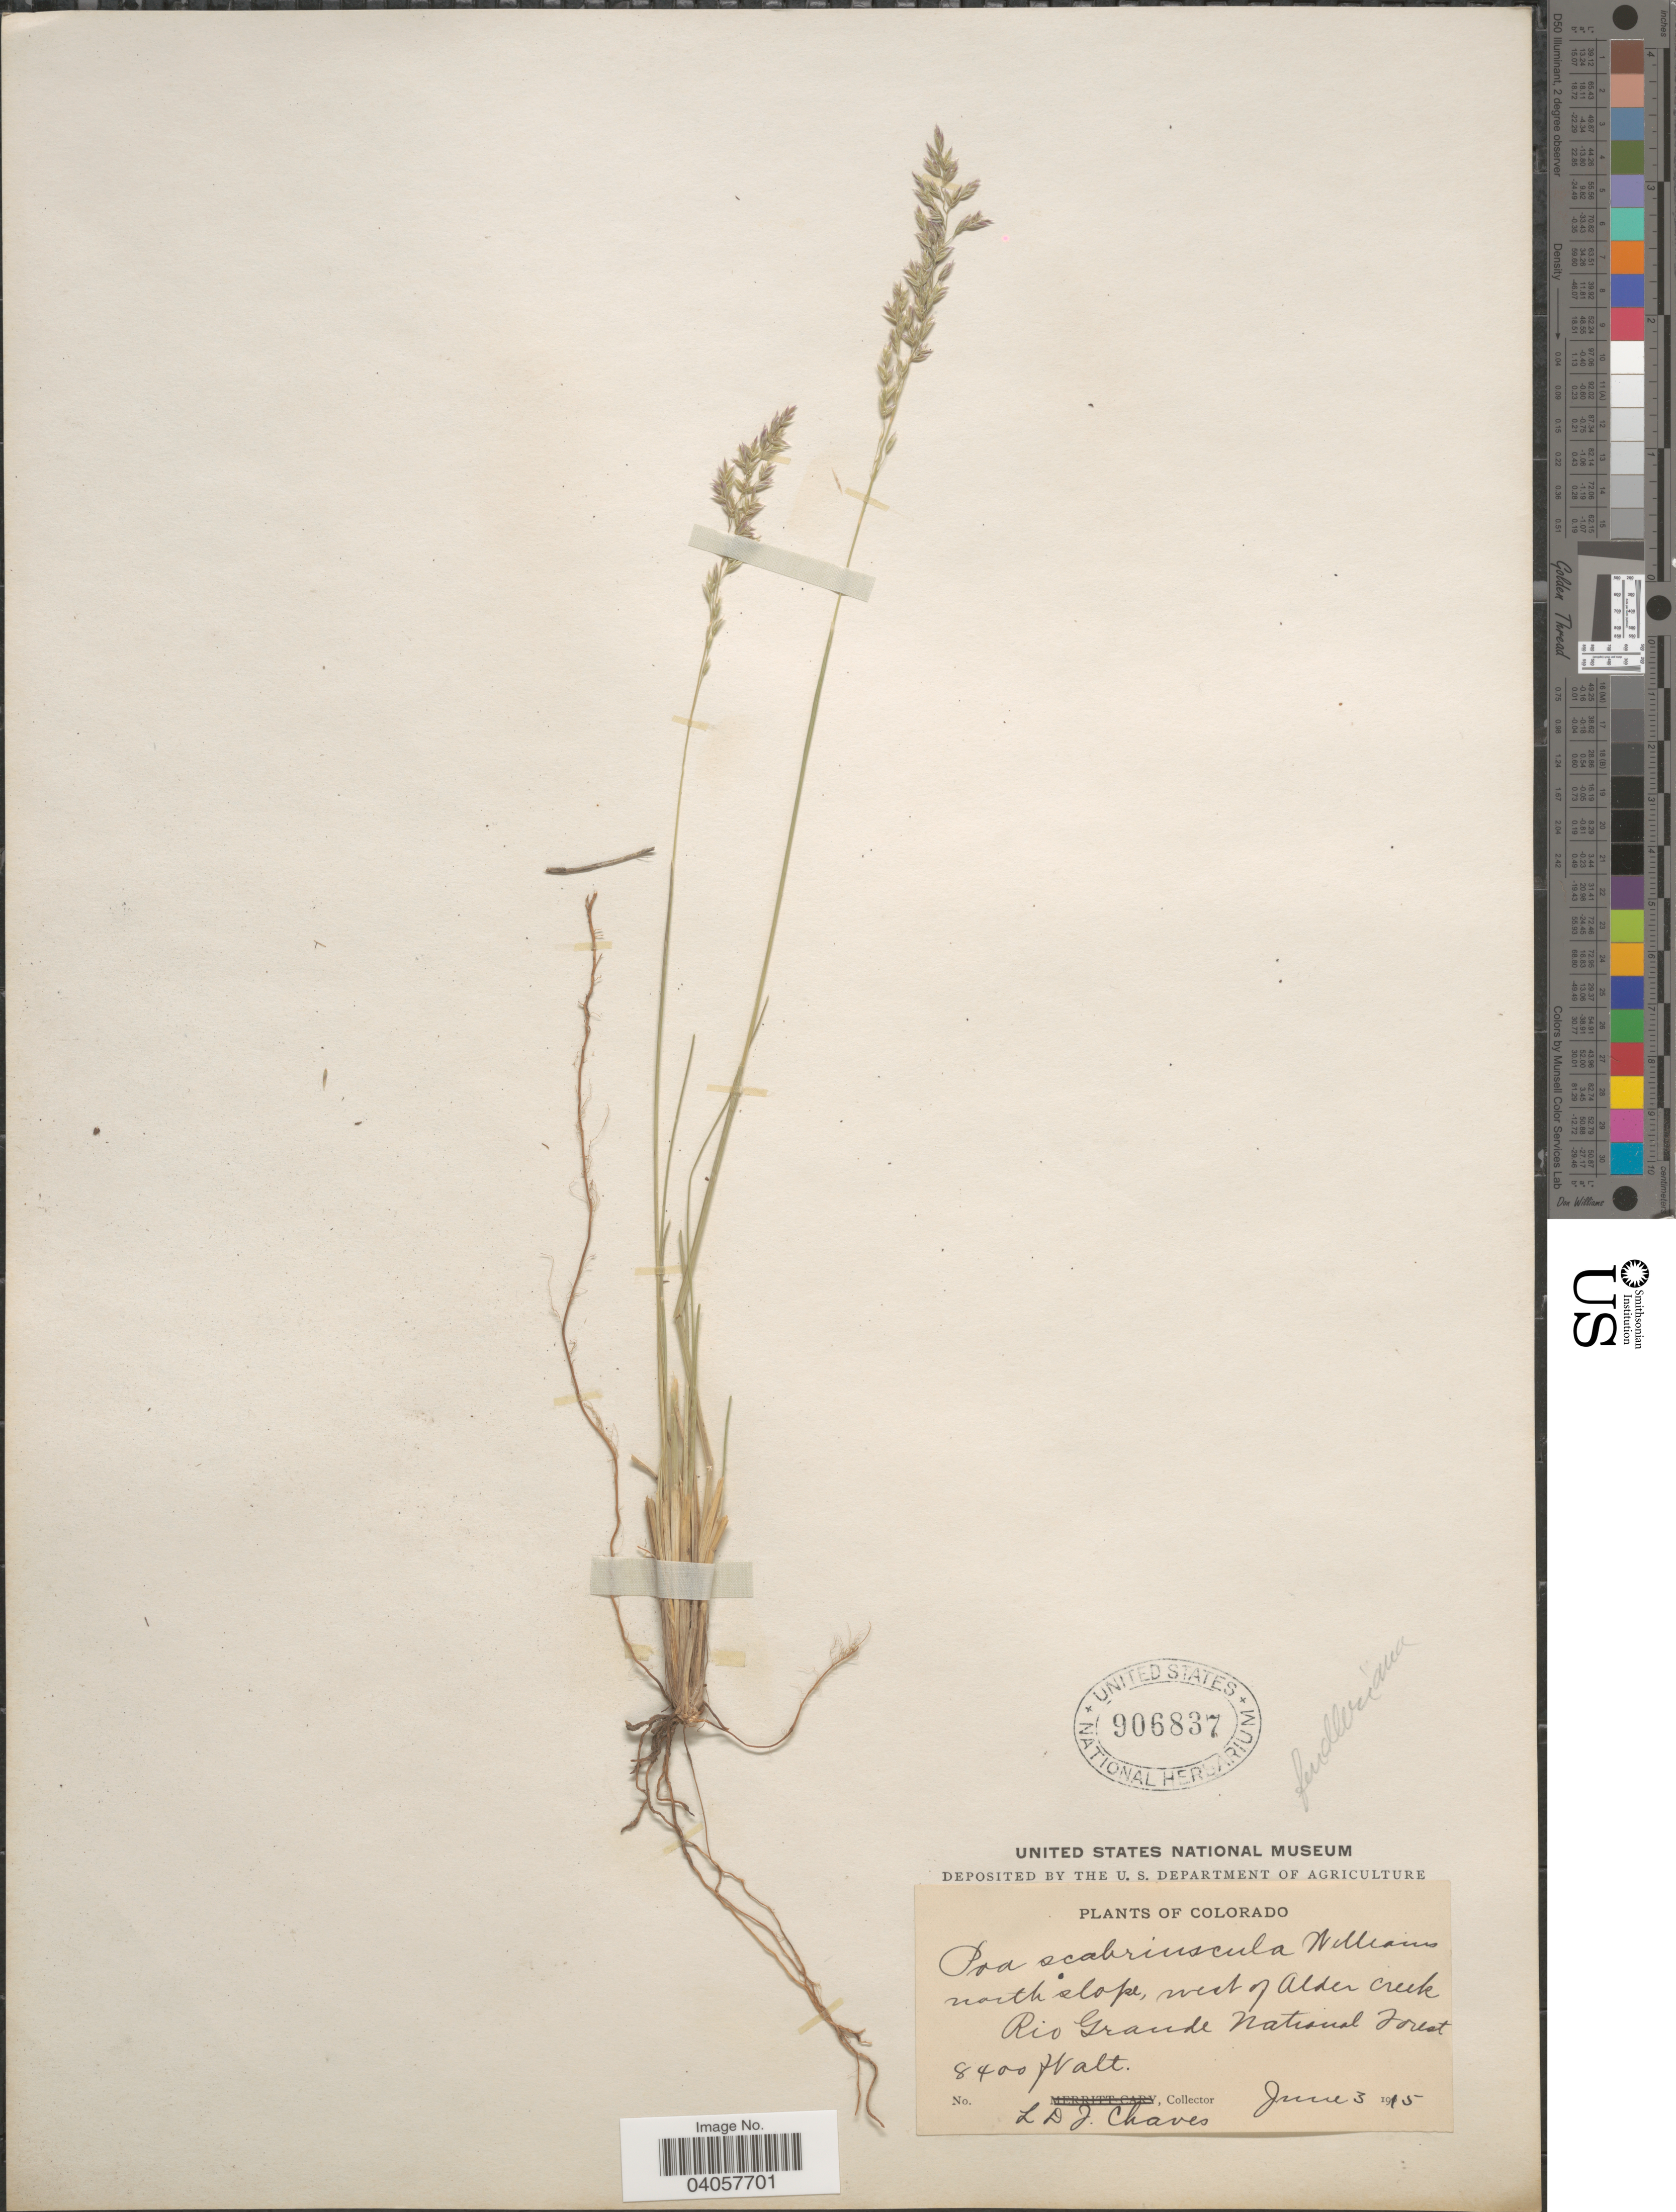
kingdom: Plantae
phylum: Tracheophyta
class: Liliopsida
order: Poales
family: Poaceae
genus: Poa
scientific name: Poa fendleriana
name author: (Steud.) Vasey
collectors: L. Chaves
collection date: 1915-06-03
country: United States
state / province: Colorado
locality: North slope, west of Alder Creek. Rio Grande National Forest.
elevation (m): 2560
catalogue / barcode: US 906837